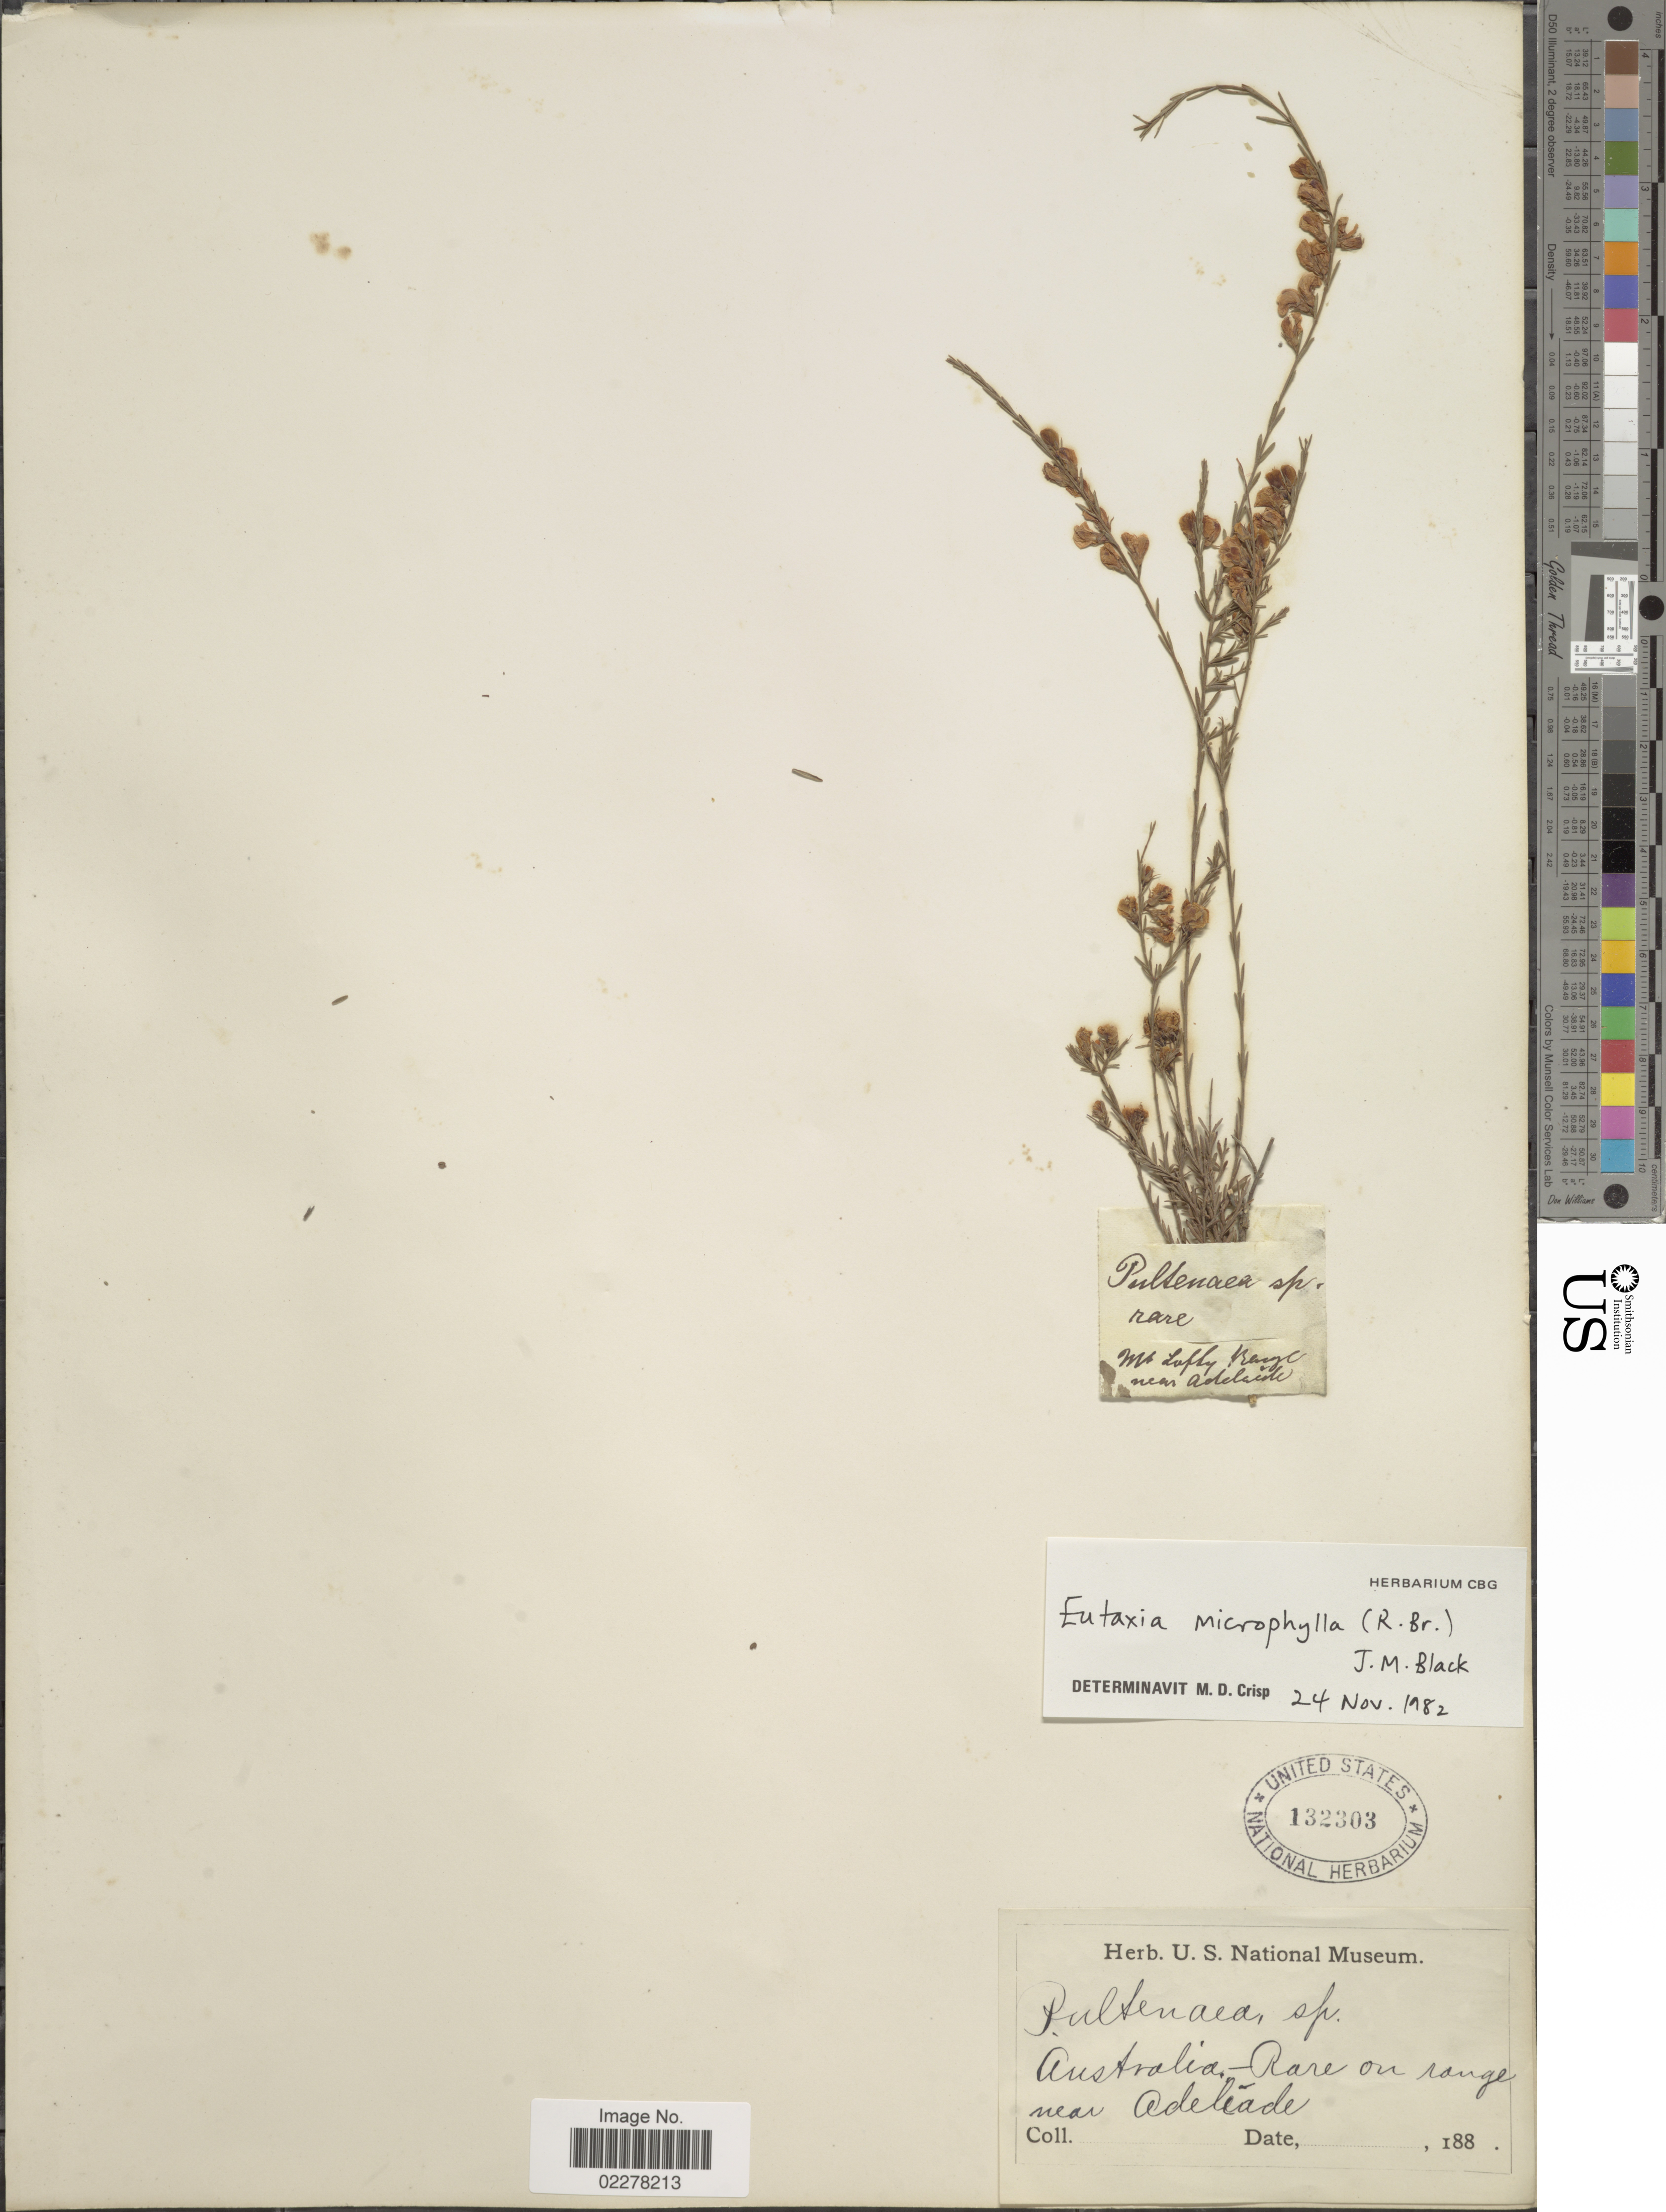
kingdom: Plantae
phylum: Tracheophyta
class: Magnoliopsida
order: Fabales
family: Fabaceae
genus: Eutaxia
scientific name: Eutaxia microphylla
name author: (R. Br.) J.M. Black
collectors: ex herb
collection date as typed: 188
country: Australia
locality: Rare on range near Adeliade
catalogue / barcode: US 132303